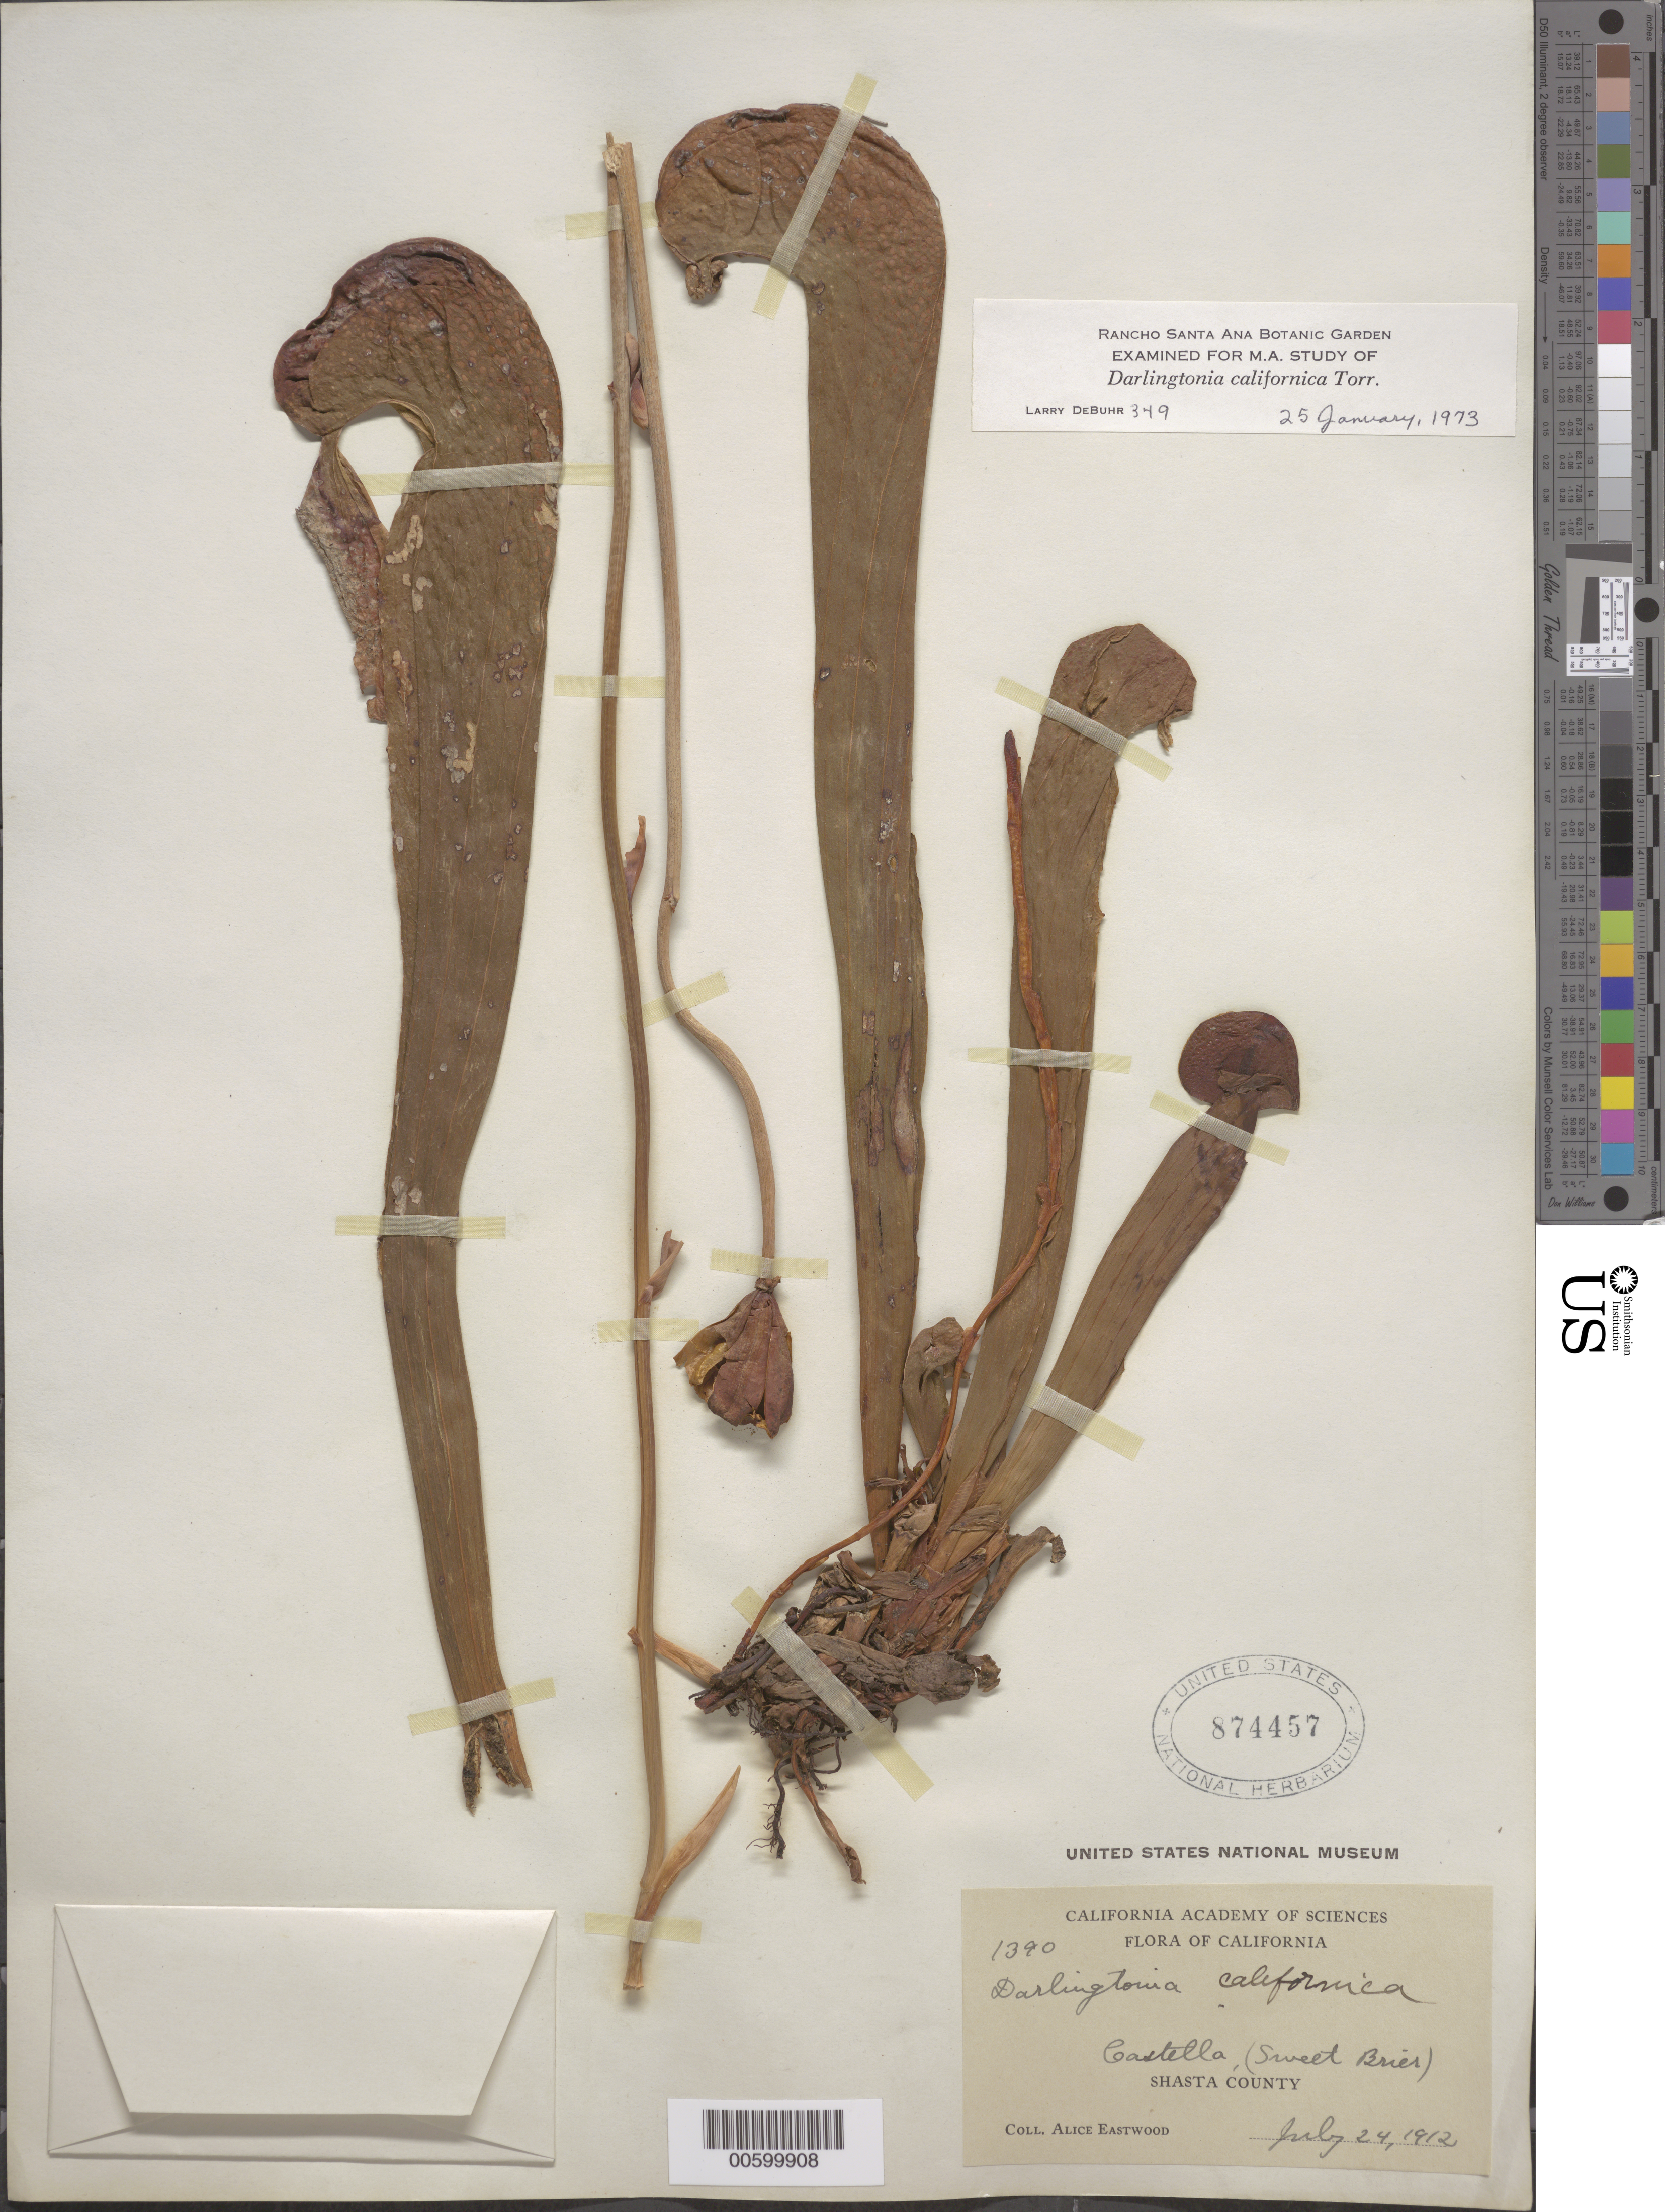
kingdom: Plantae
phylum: Tracheophyta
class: Magnoliopsida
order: Ericales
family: Sarraceniaceae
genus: Darlingtonia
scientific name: Darlingtonia californica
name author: Torr.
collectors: A. Eastwood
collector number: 1390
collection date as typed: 24 Jul 1912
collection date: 1912-07-24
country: United States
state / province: California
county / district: Shasta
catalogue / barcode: US 874457